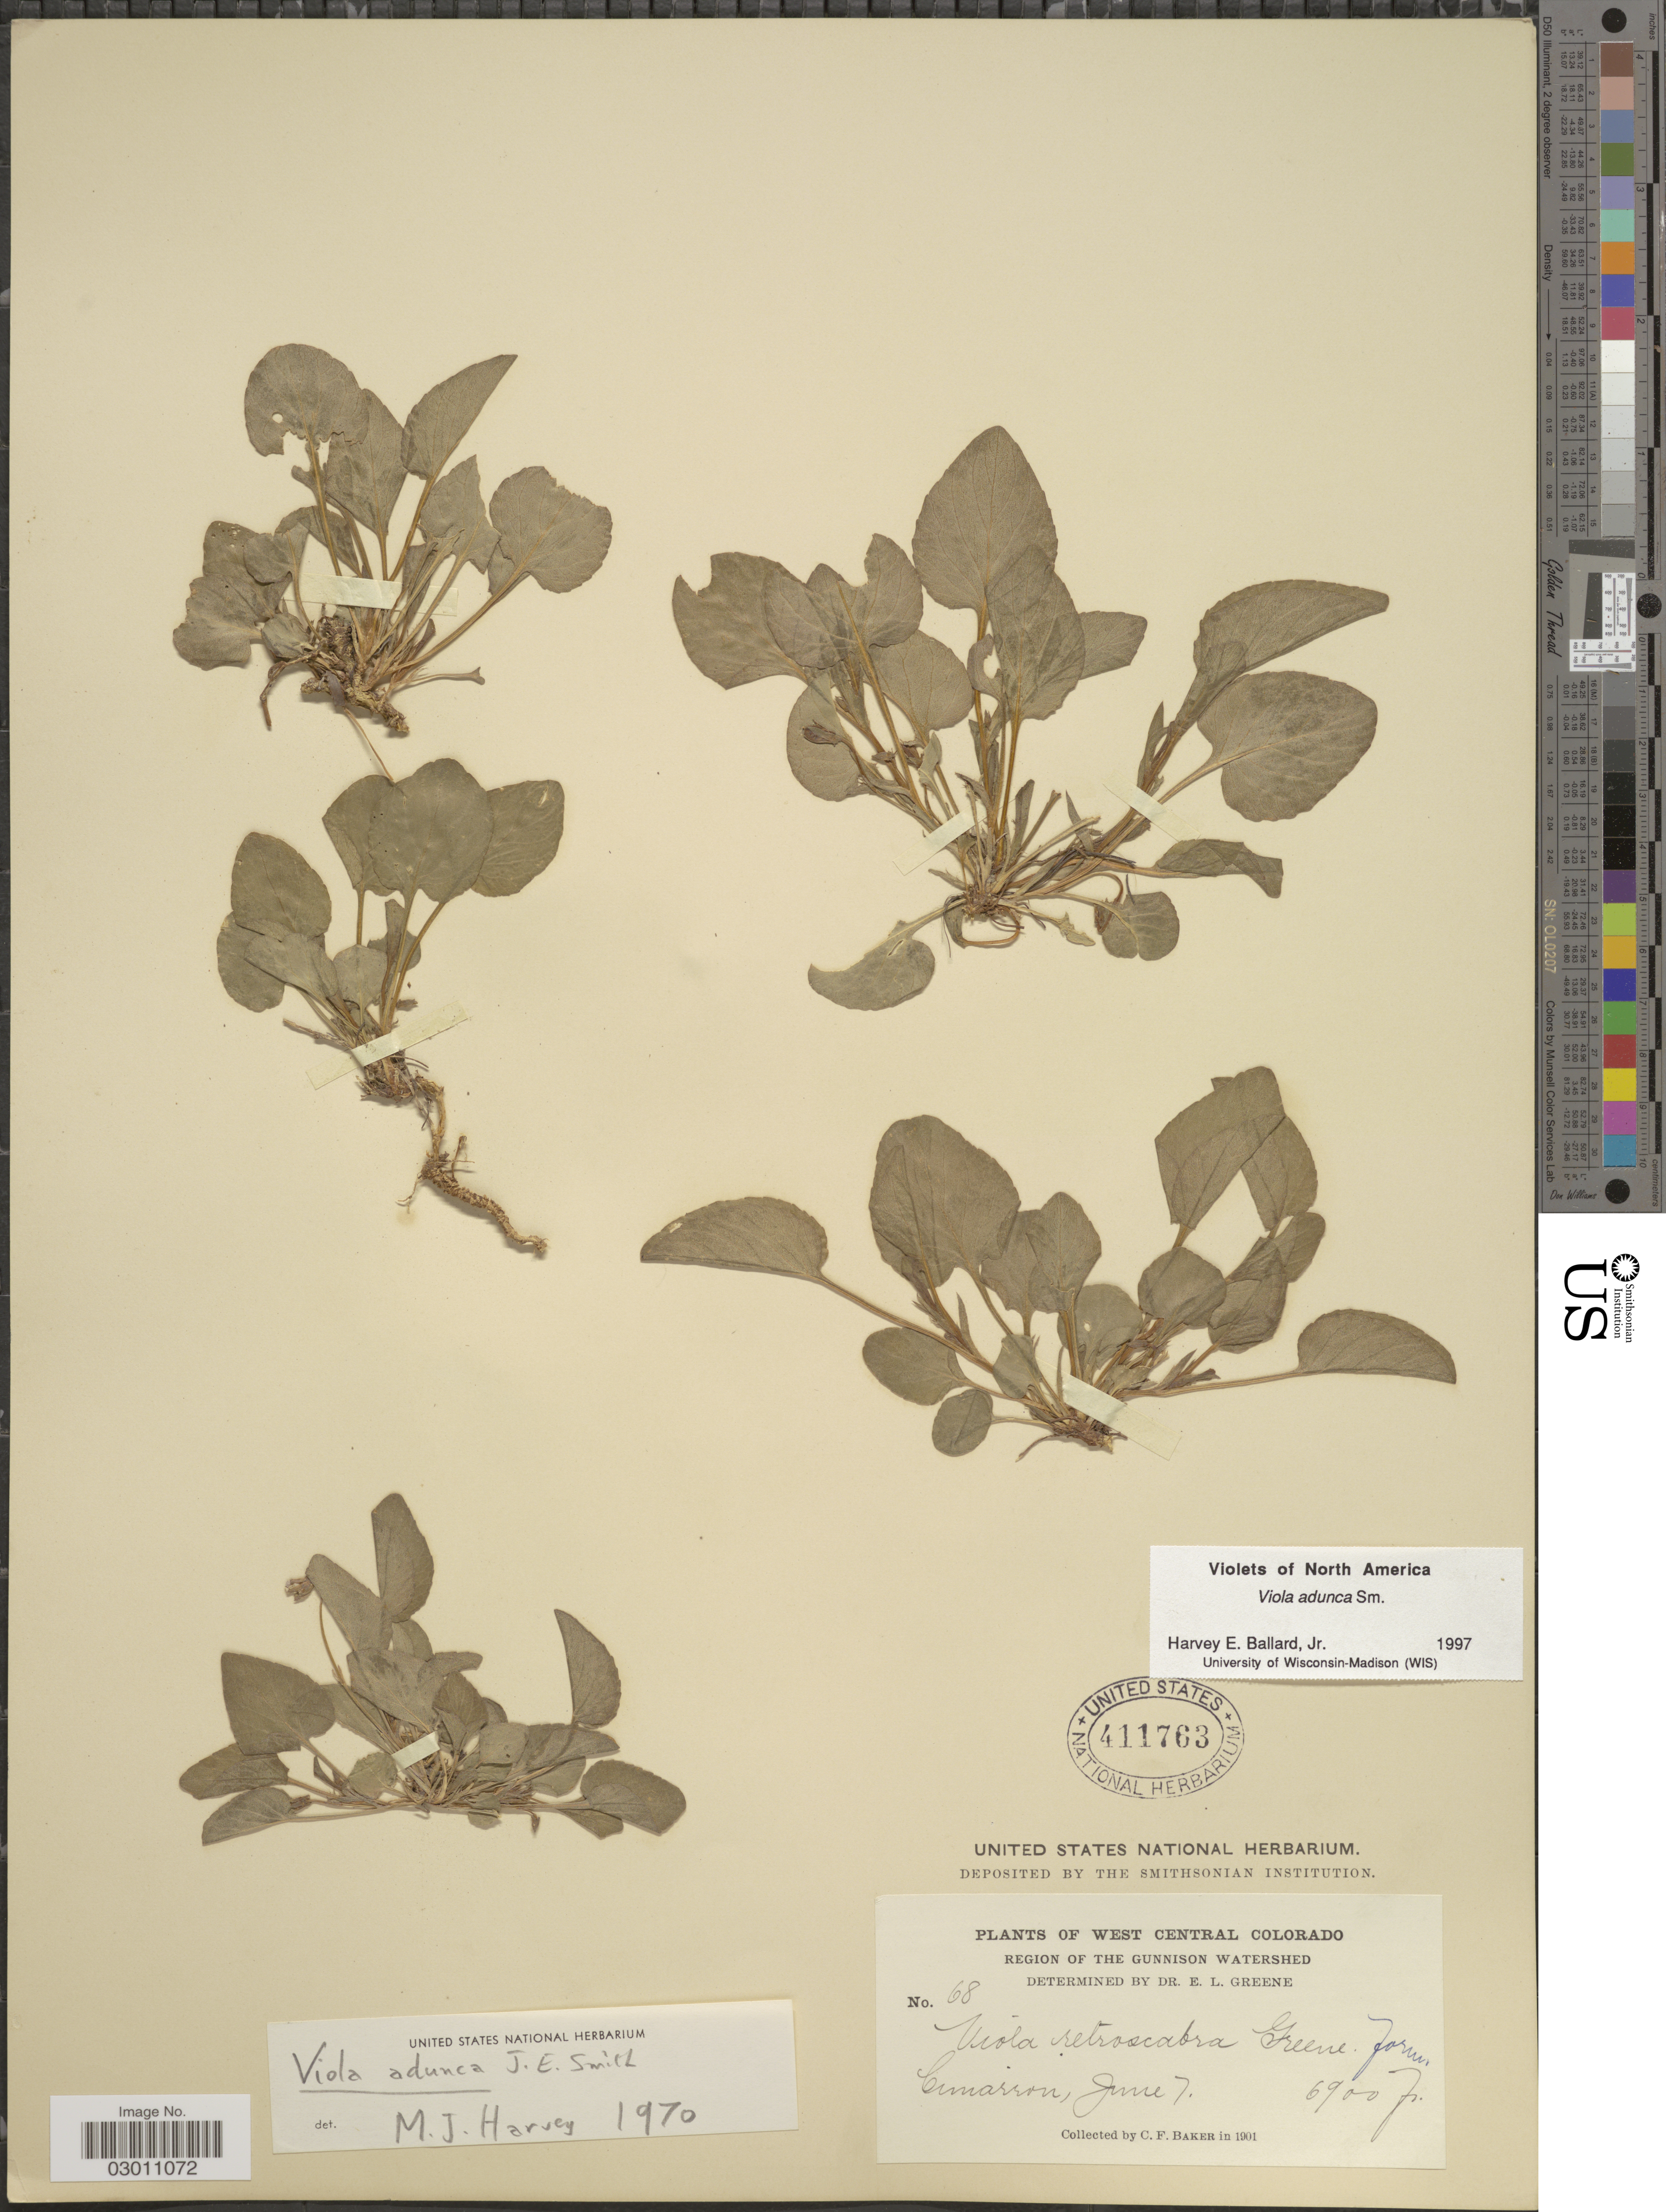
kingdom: Plantae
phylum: Tracheophyta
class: Magnoliopsida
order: Malpighiales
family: Violaceae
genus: Viola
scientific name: Viola adunca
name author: Sm.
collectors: C. F. Baker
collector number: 68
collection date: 1901-06-07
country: United States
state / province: Colorado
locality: West Central Colorado. Region of the Gunnison Watershed. Cimarron.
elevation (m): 2103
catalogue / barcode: US 411763